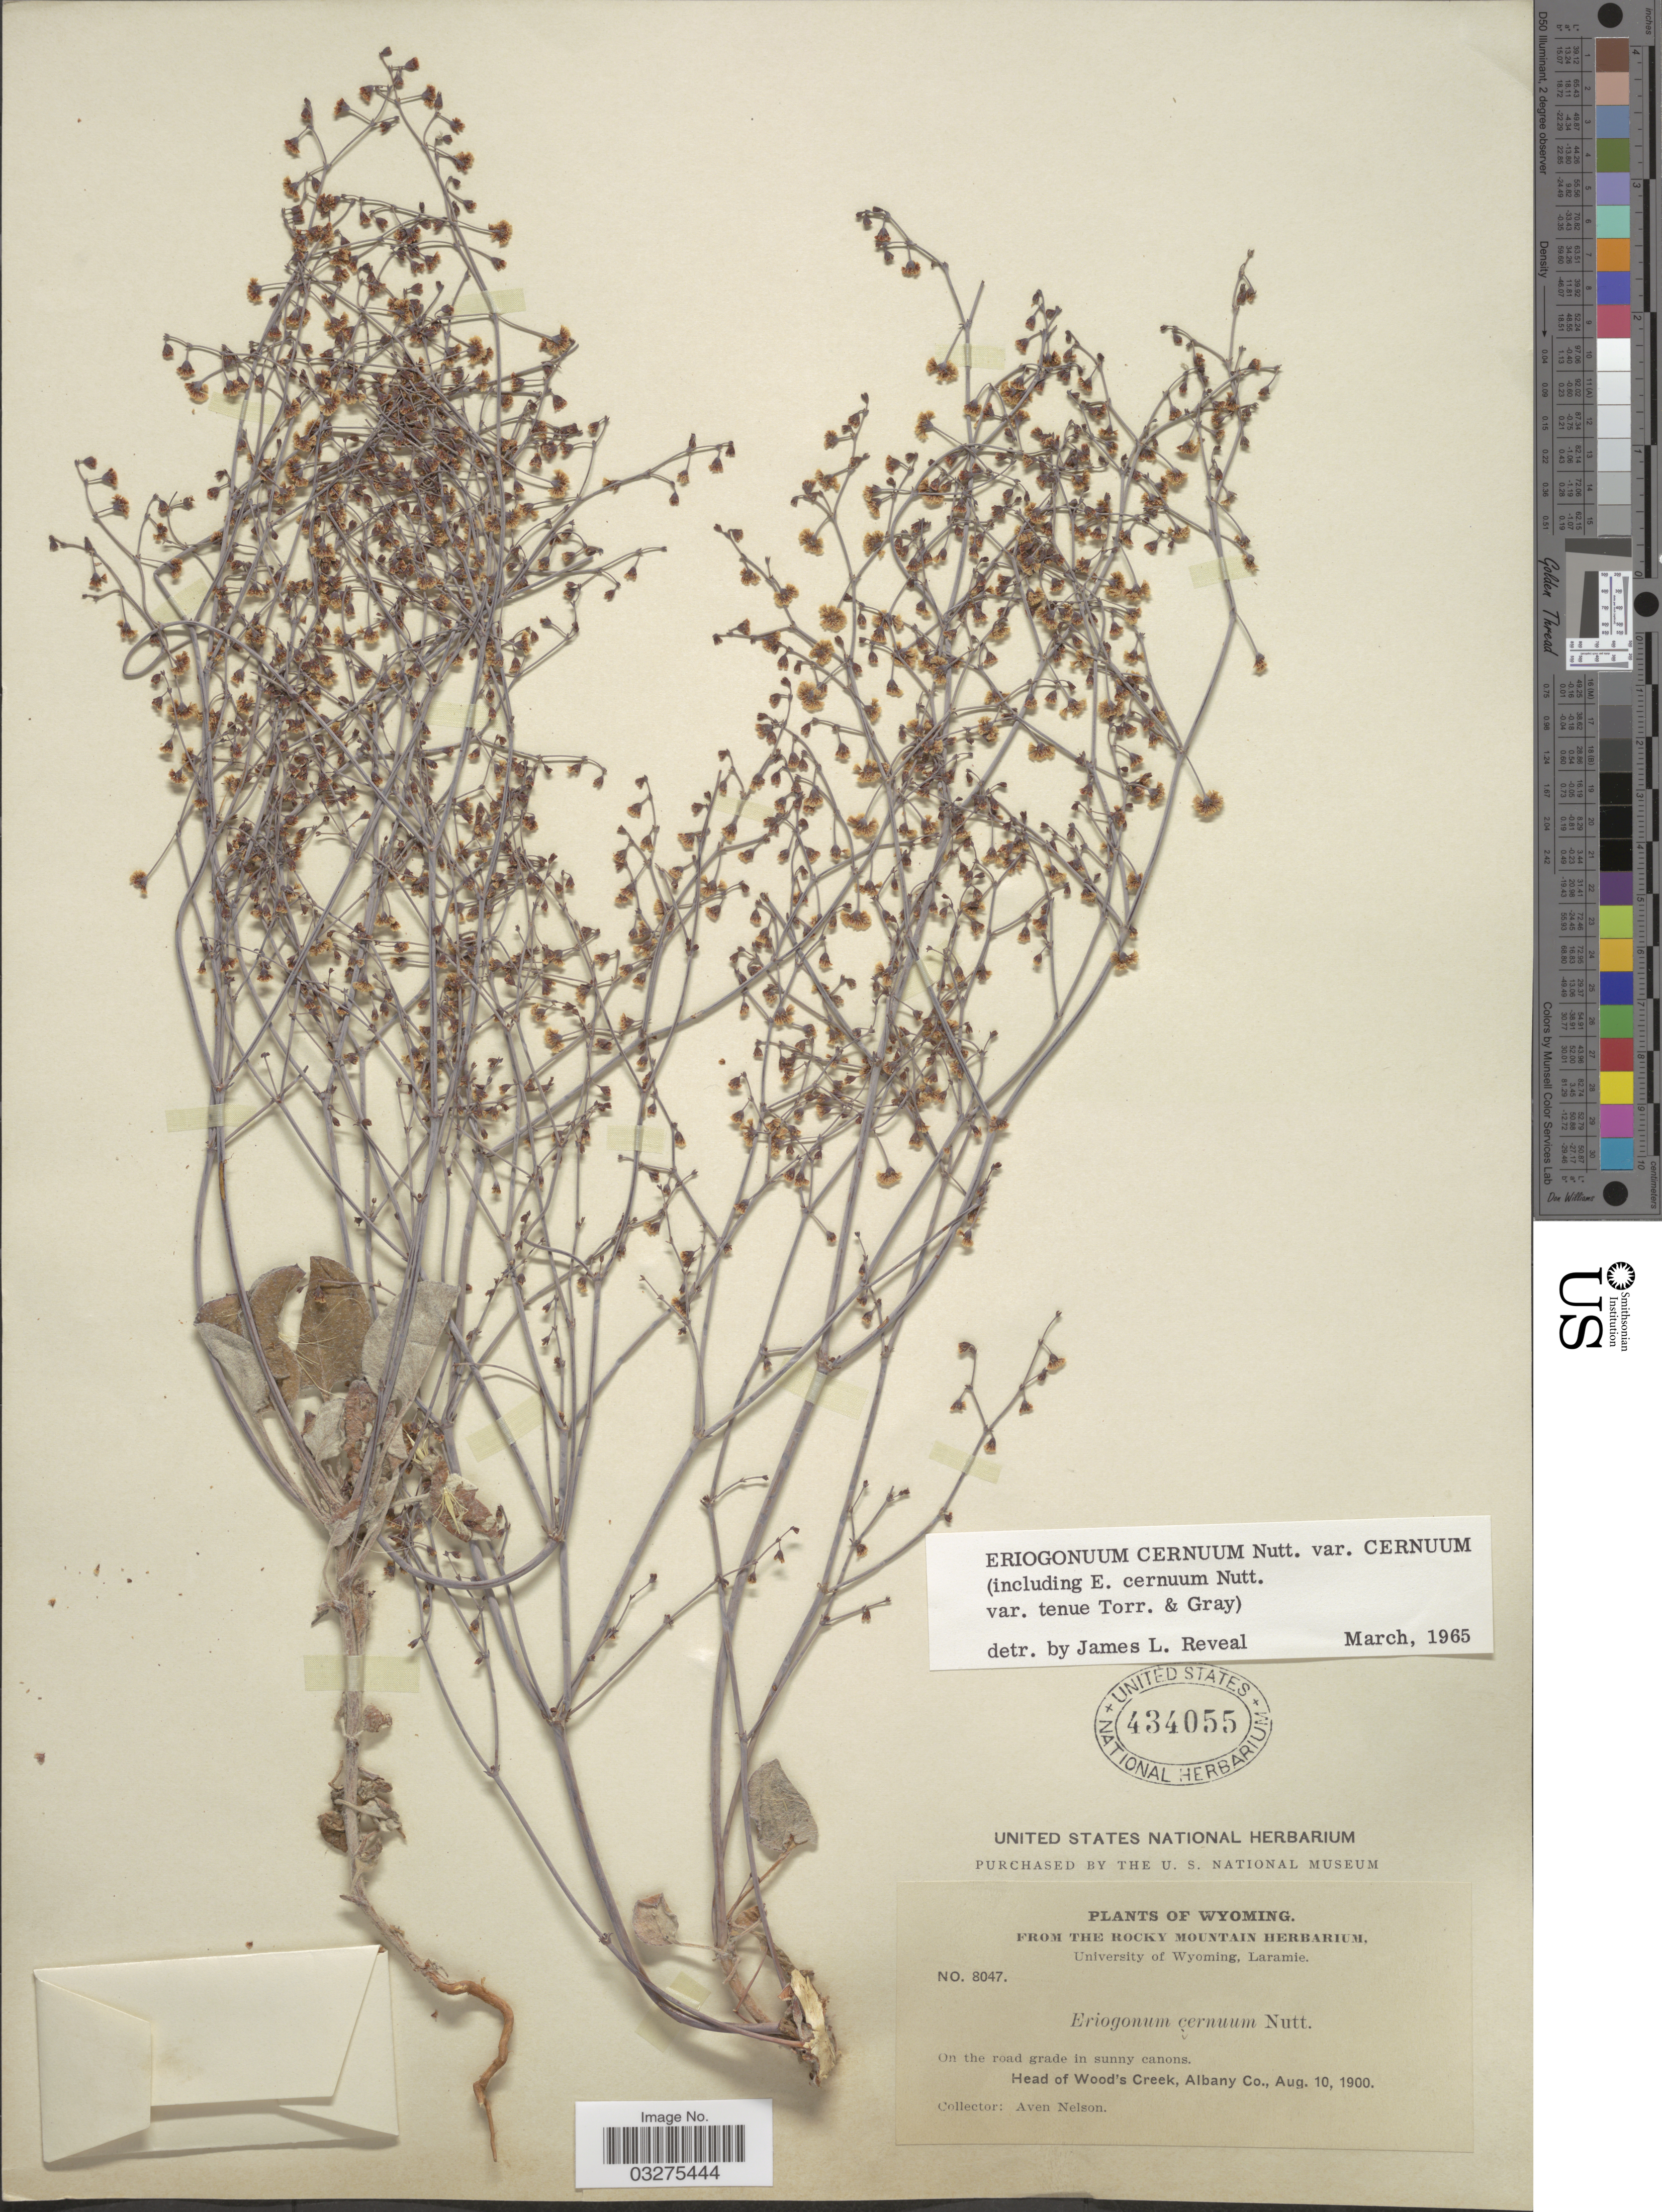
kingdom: Plantae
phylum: Tracheophyta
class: Magnoliopsida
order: Caryophyllales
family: Polygonaceae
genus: Eriogonum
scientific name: Eriogonum cernuum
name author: Nutt.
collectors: A. Nelson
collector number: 8047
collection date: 1900-08-10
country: United States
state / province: Wyoming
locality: On the road grade in sunny canons. Head of Wood's Creek, Albany Co.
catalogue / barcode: US 434055